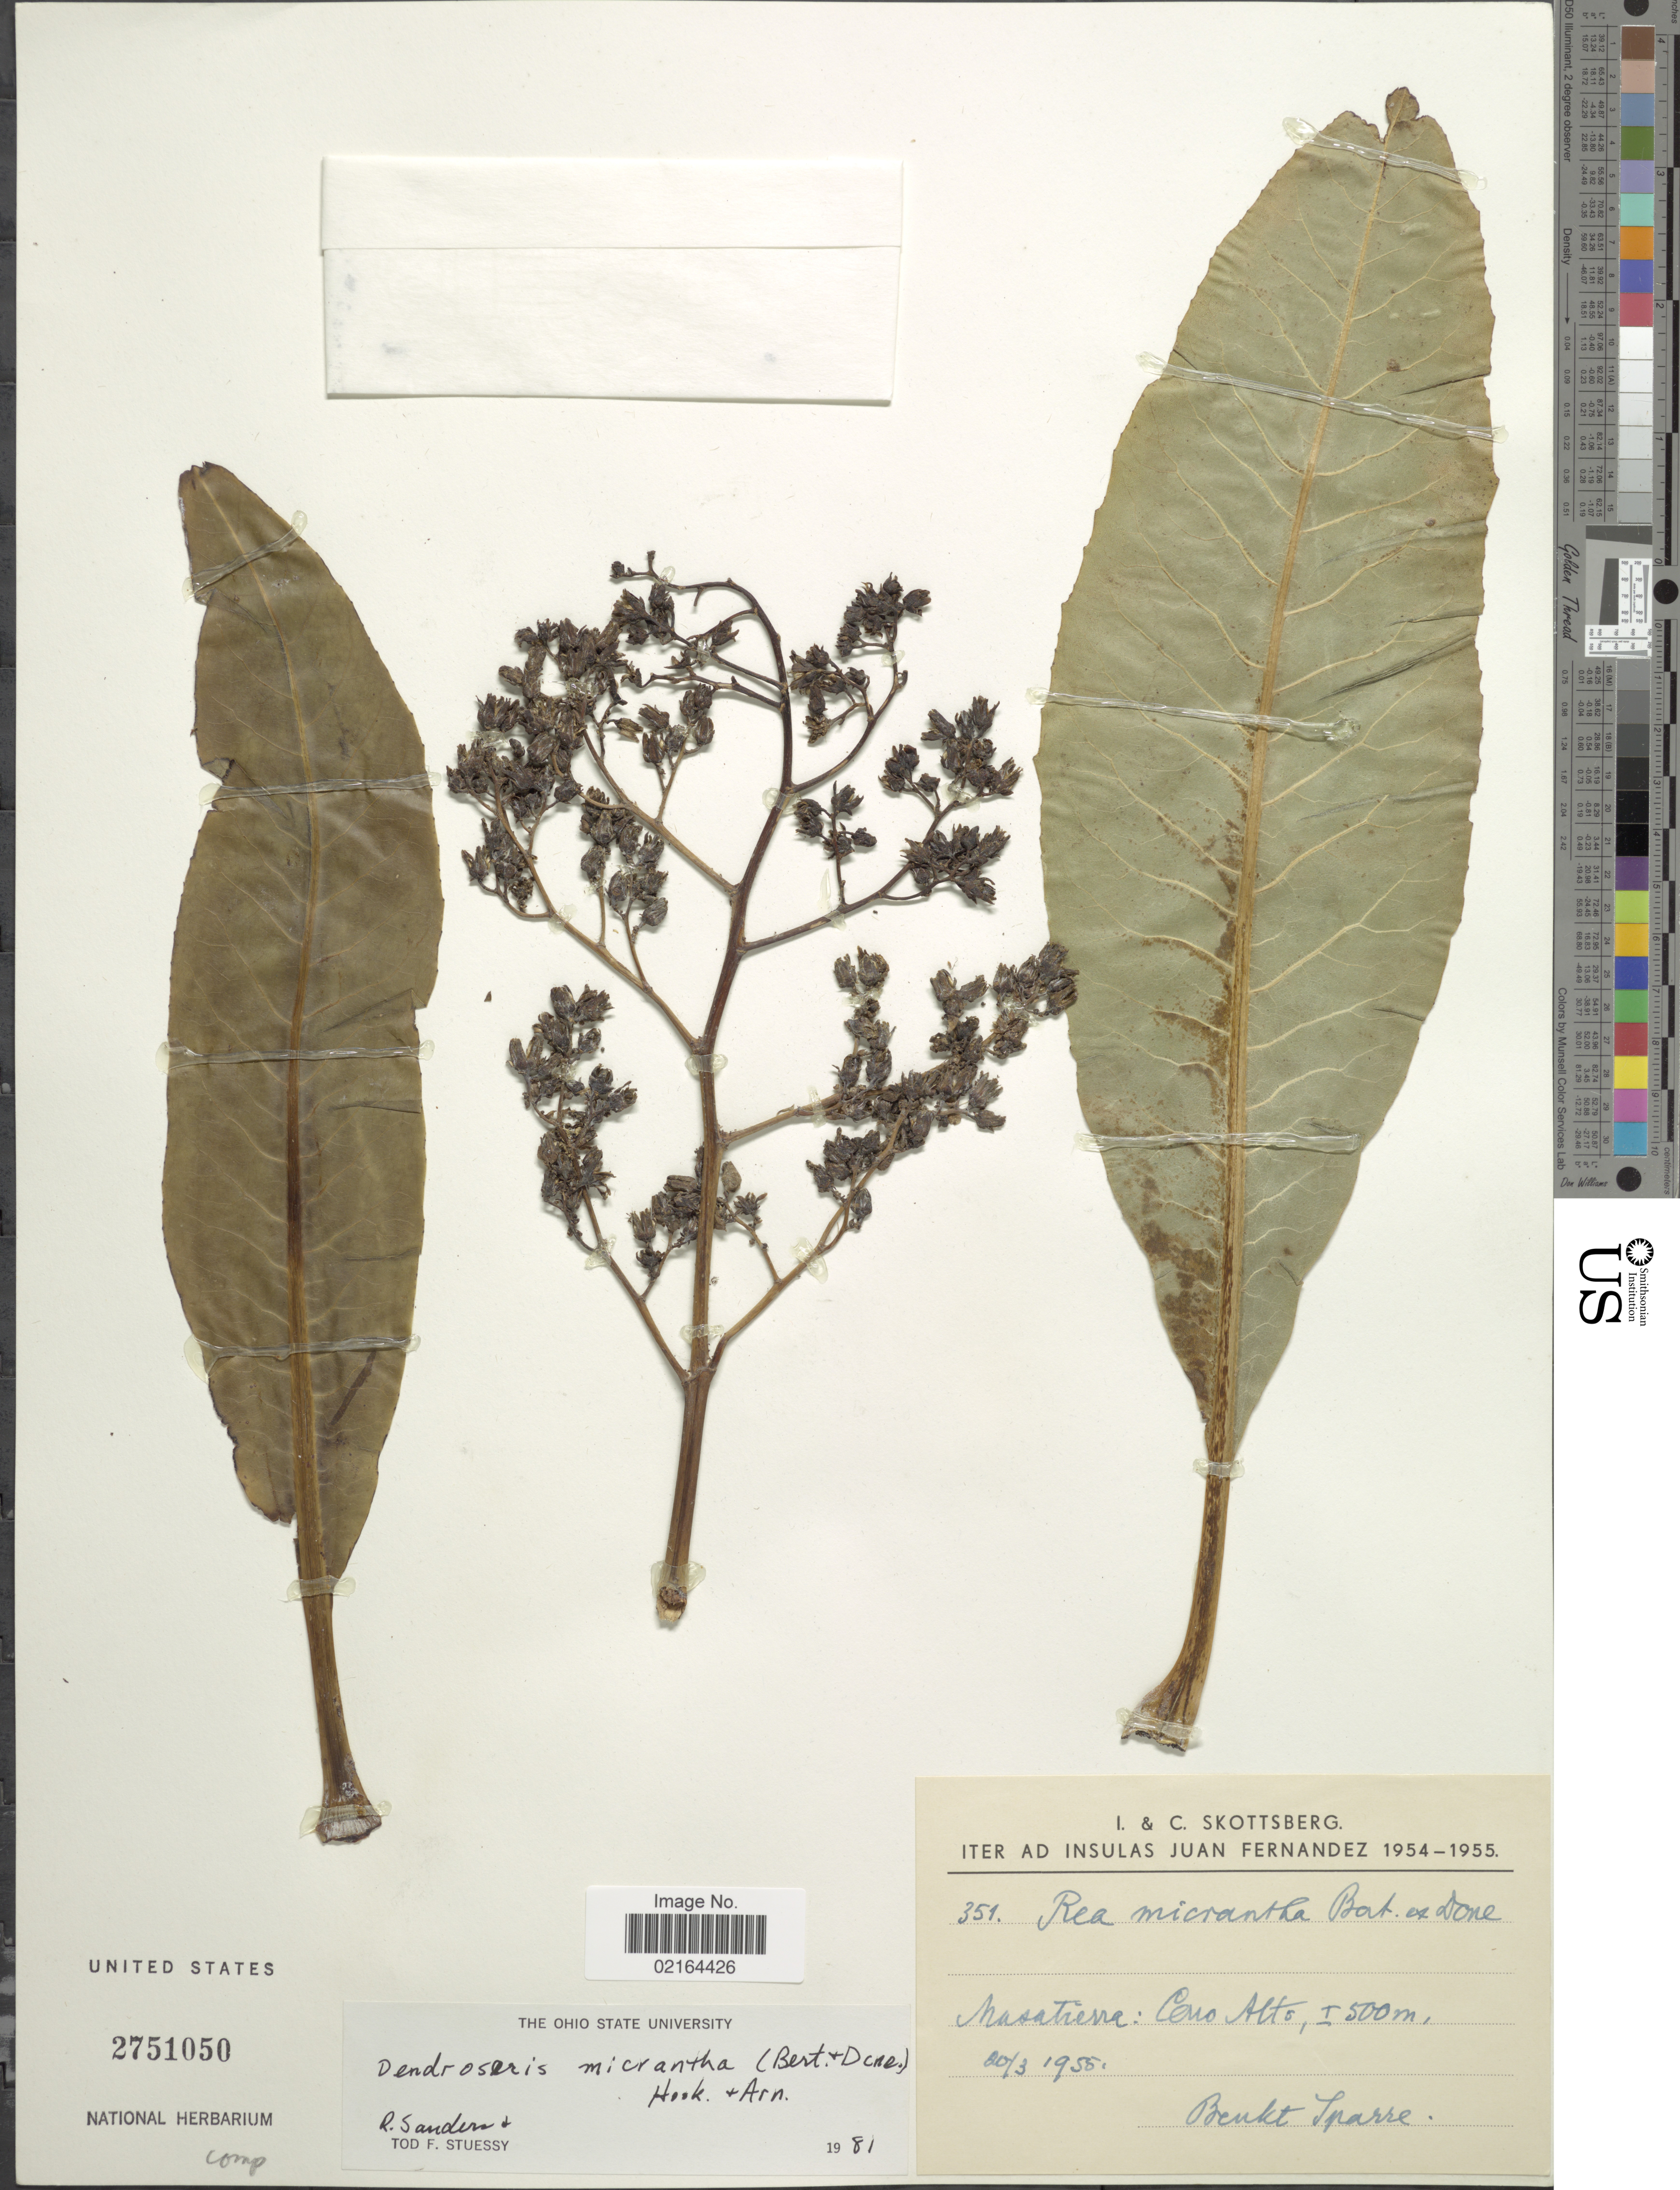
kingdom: Plantae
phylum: Tracheophyta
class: Magnoliopsida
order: Asterales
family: Asteraceae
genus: Sonchus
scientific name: Sonchus micranthus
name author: (Bertero ex Decne.) S.C. Kim & Mejías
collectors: B. Sparre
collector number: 351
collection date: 1955-03-20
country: Chile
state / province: Valparaíso (V)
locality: Iter ad Insulas Juan Fernandez, Masatierra: Cerro Alto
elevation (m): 500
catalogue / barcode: US 2751050